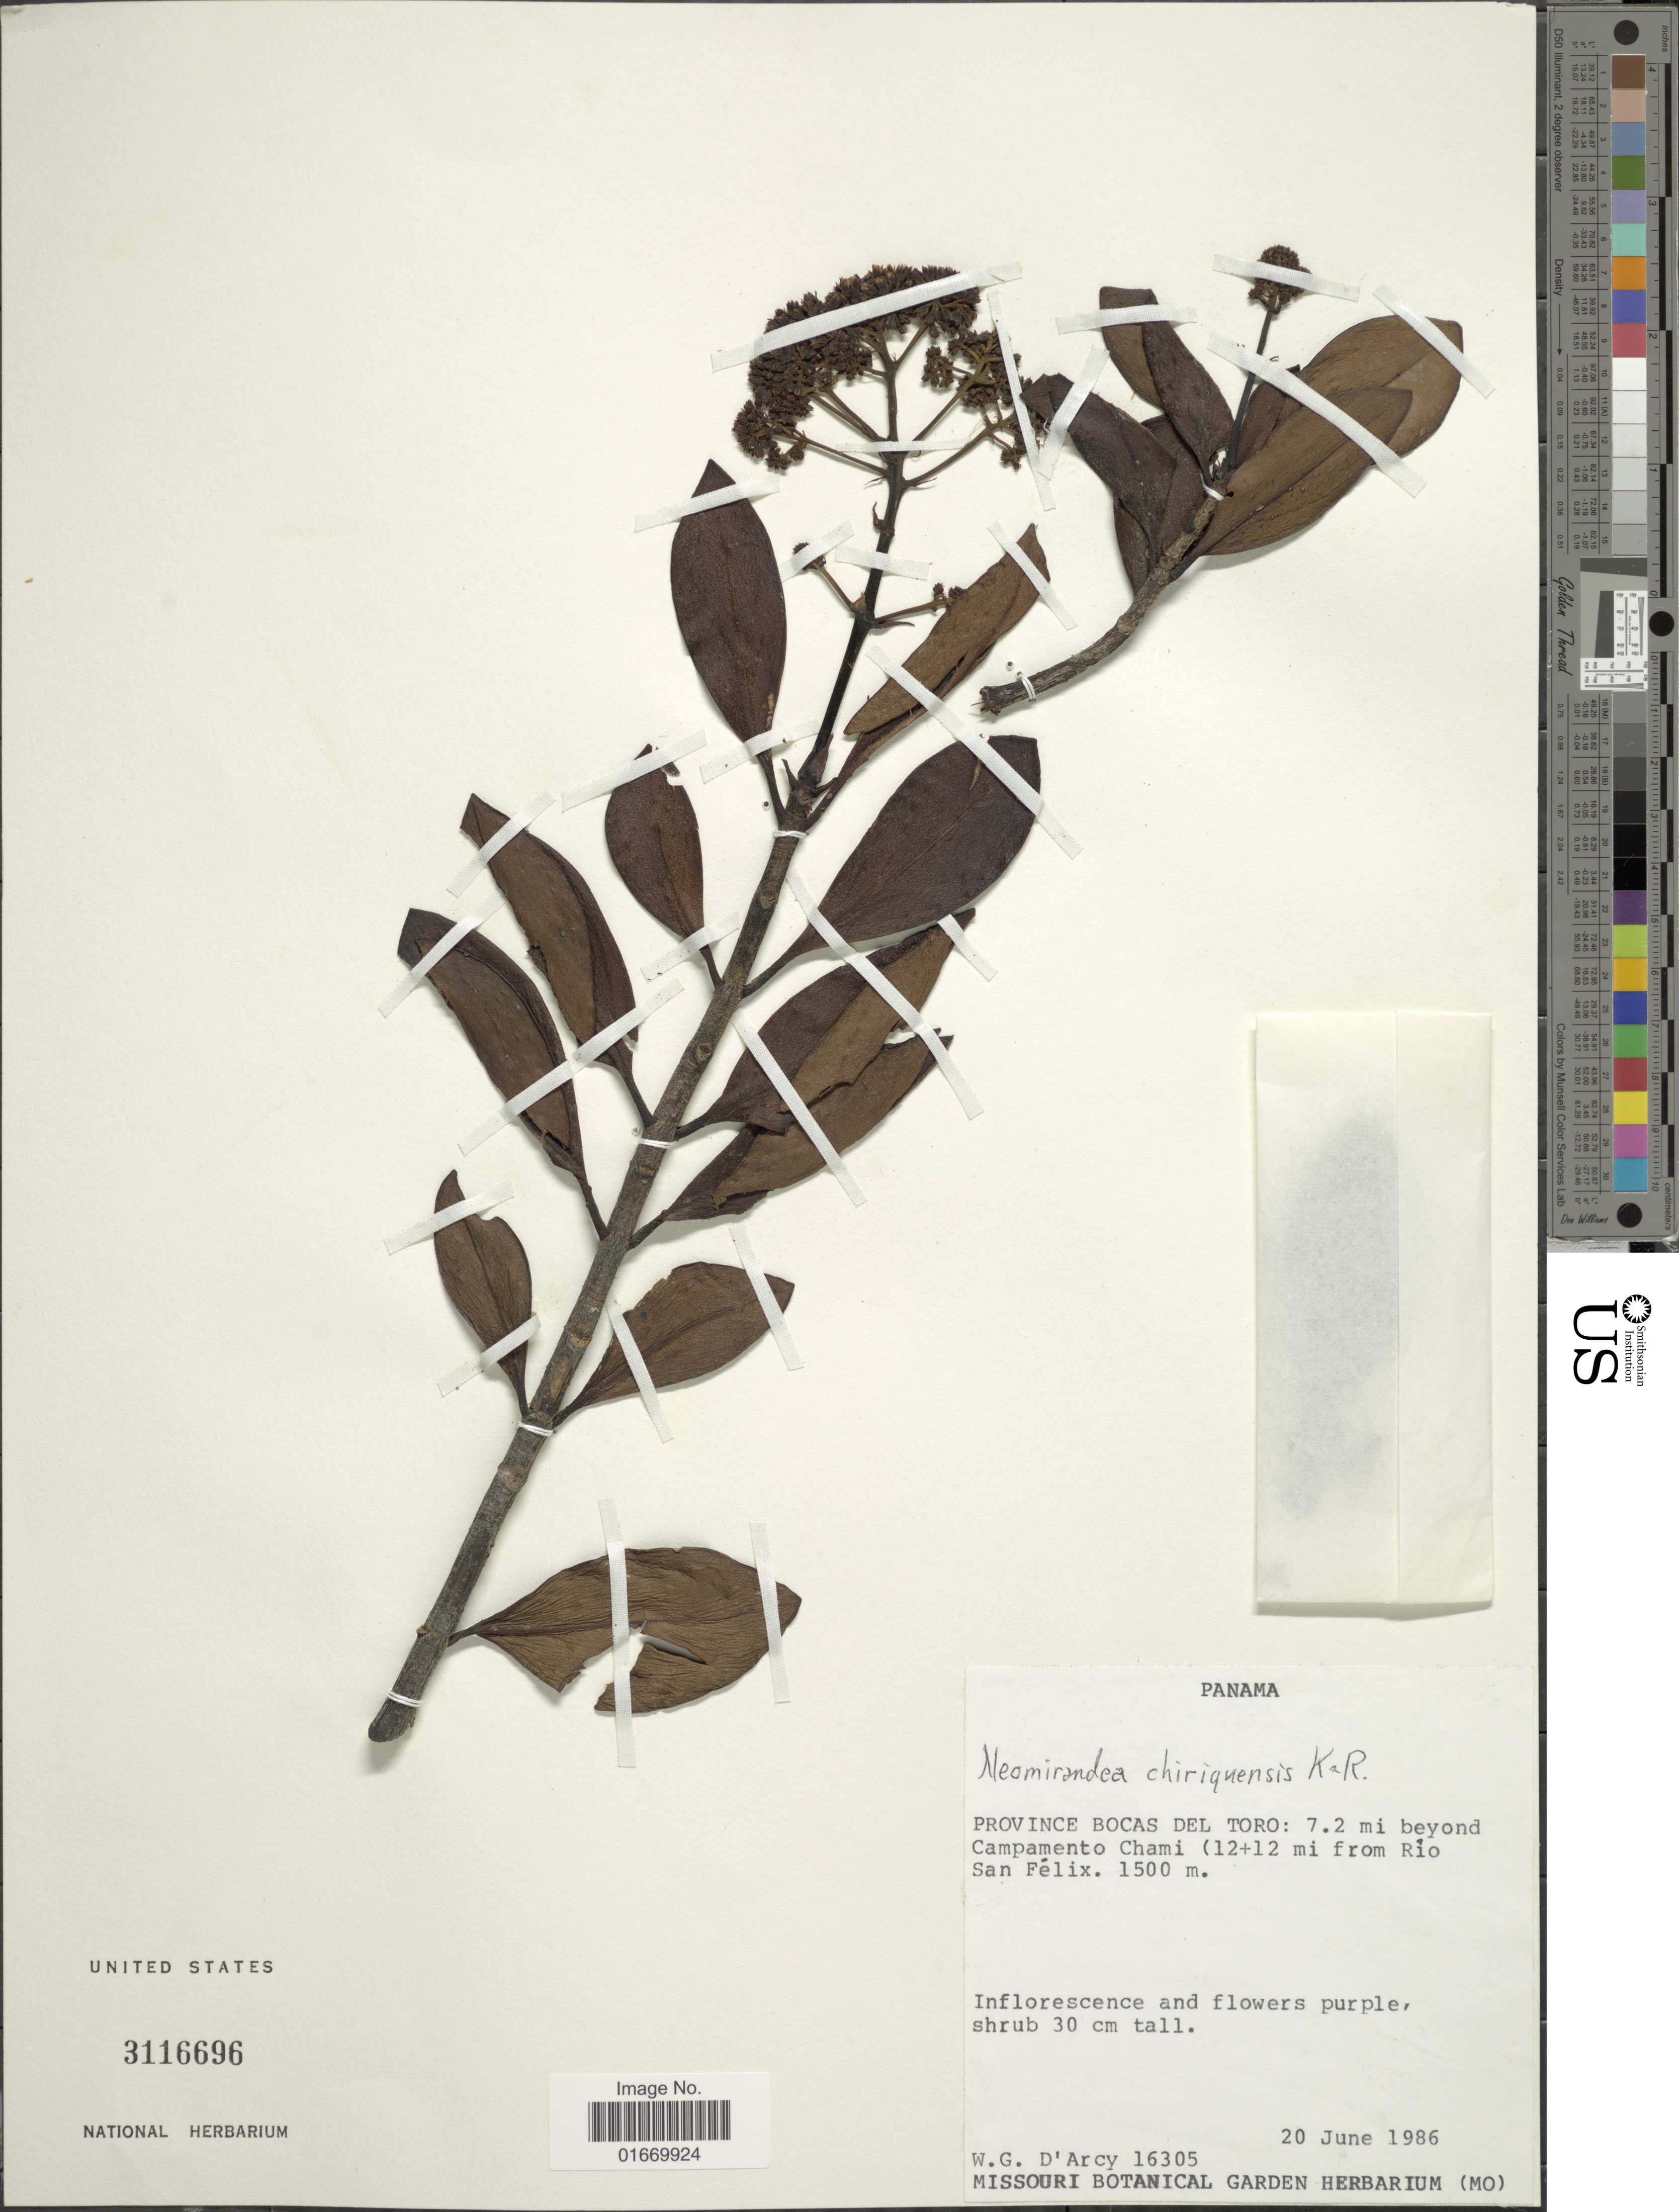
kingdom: Plantae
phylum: Tracheophyta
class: Magnoliopsida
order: Asterales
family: Asteraceae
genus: Neomirandea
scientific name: Neomirandea chiriquensis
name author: R.M. King & H. Rob.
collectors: W. G. D'Arcy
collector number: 16305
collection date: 1986-06-20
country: Panama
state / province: Bocas del Toro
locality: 7.2 mi beyond Campamento Chami (12+12 mi from Rio San Felix)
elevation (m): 1500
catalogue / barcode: US 3116696